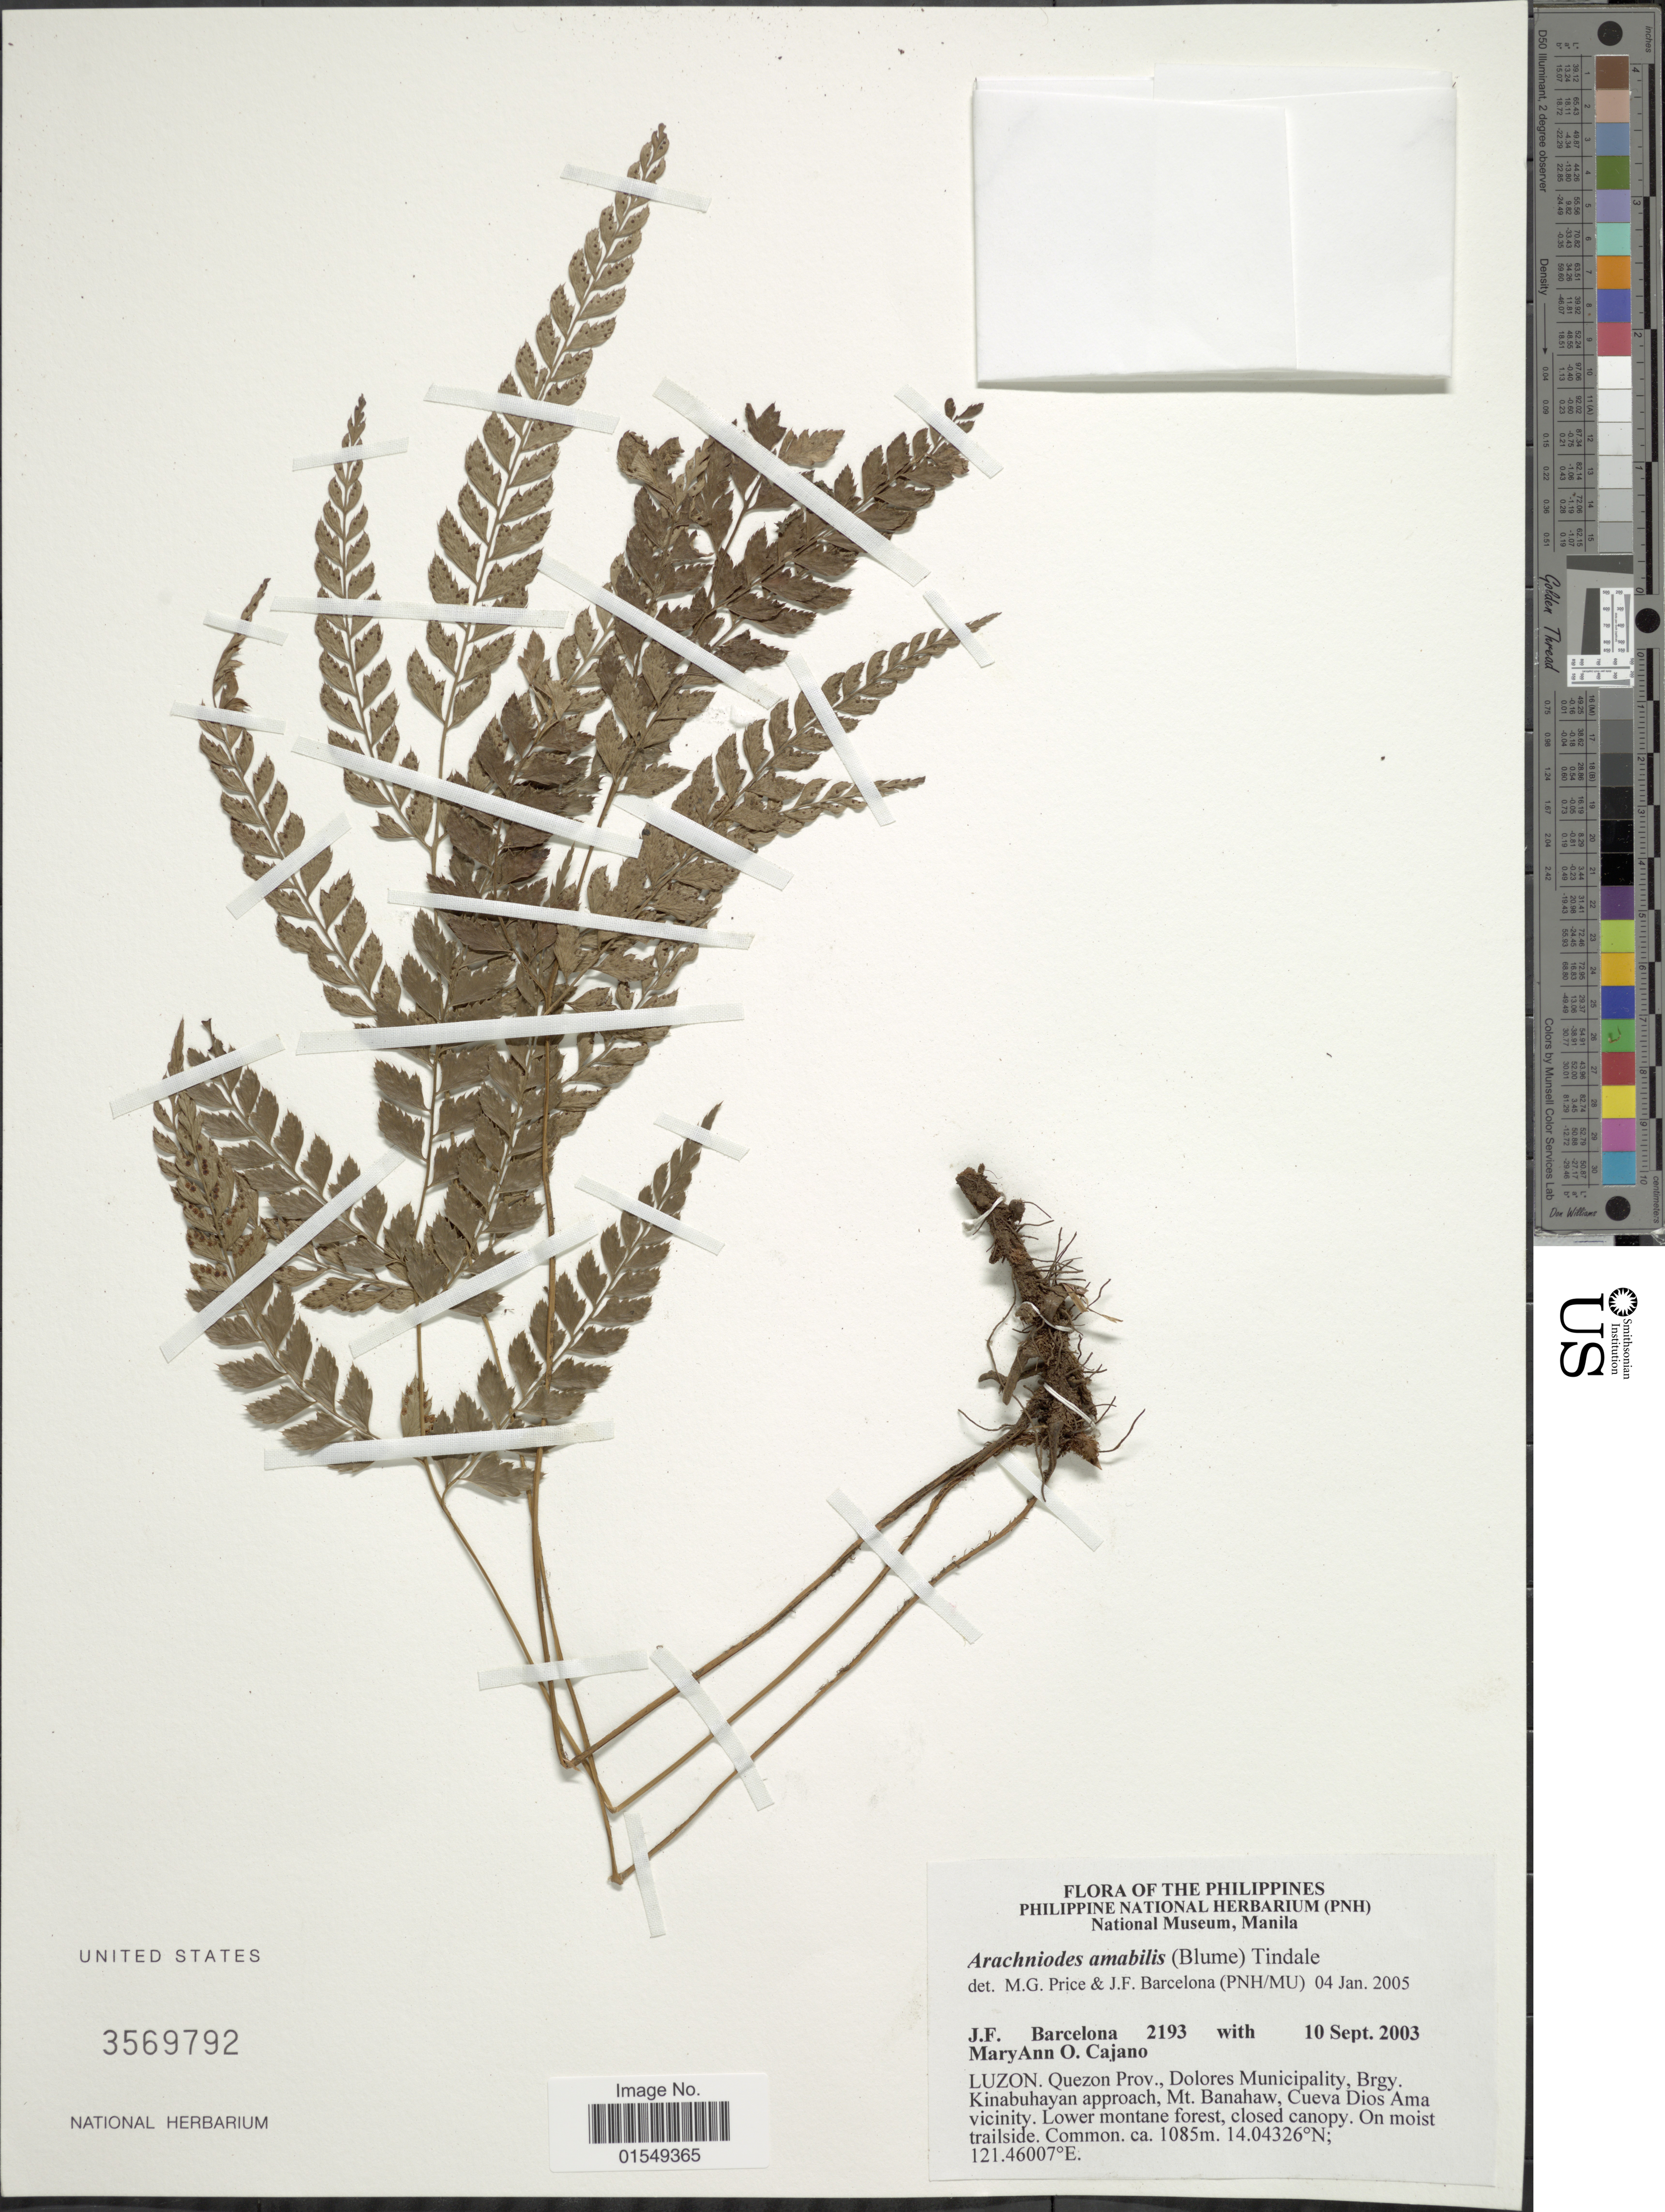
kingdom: Plantae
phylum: Tracheophyta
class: Polypodiopsida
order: Polypodiales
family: Dryopteridaceae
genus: Arachniodes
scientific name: Arachniodes amabilis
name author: (Blume) Tindale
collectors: J. F. Barcelona & M. Cajano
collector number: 2193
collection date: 2003-09-10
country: Philippines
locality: Luzon. Quezon Prov., Dolores Municipality, Brgy. Kinabuhayan appraoch, Mt. Banahaw, Cueva Dios Ama vicinity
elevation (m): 1085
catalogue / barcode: US 3569792